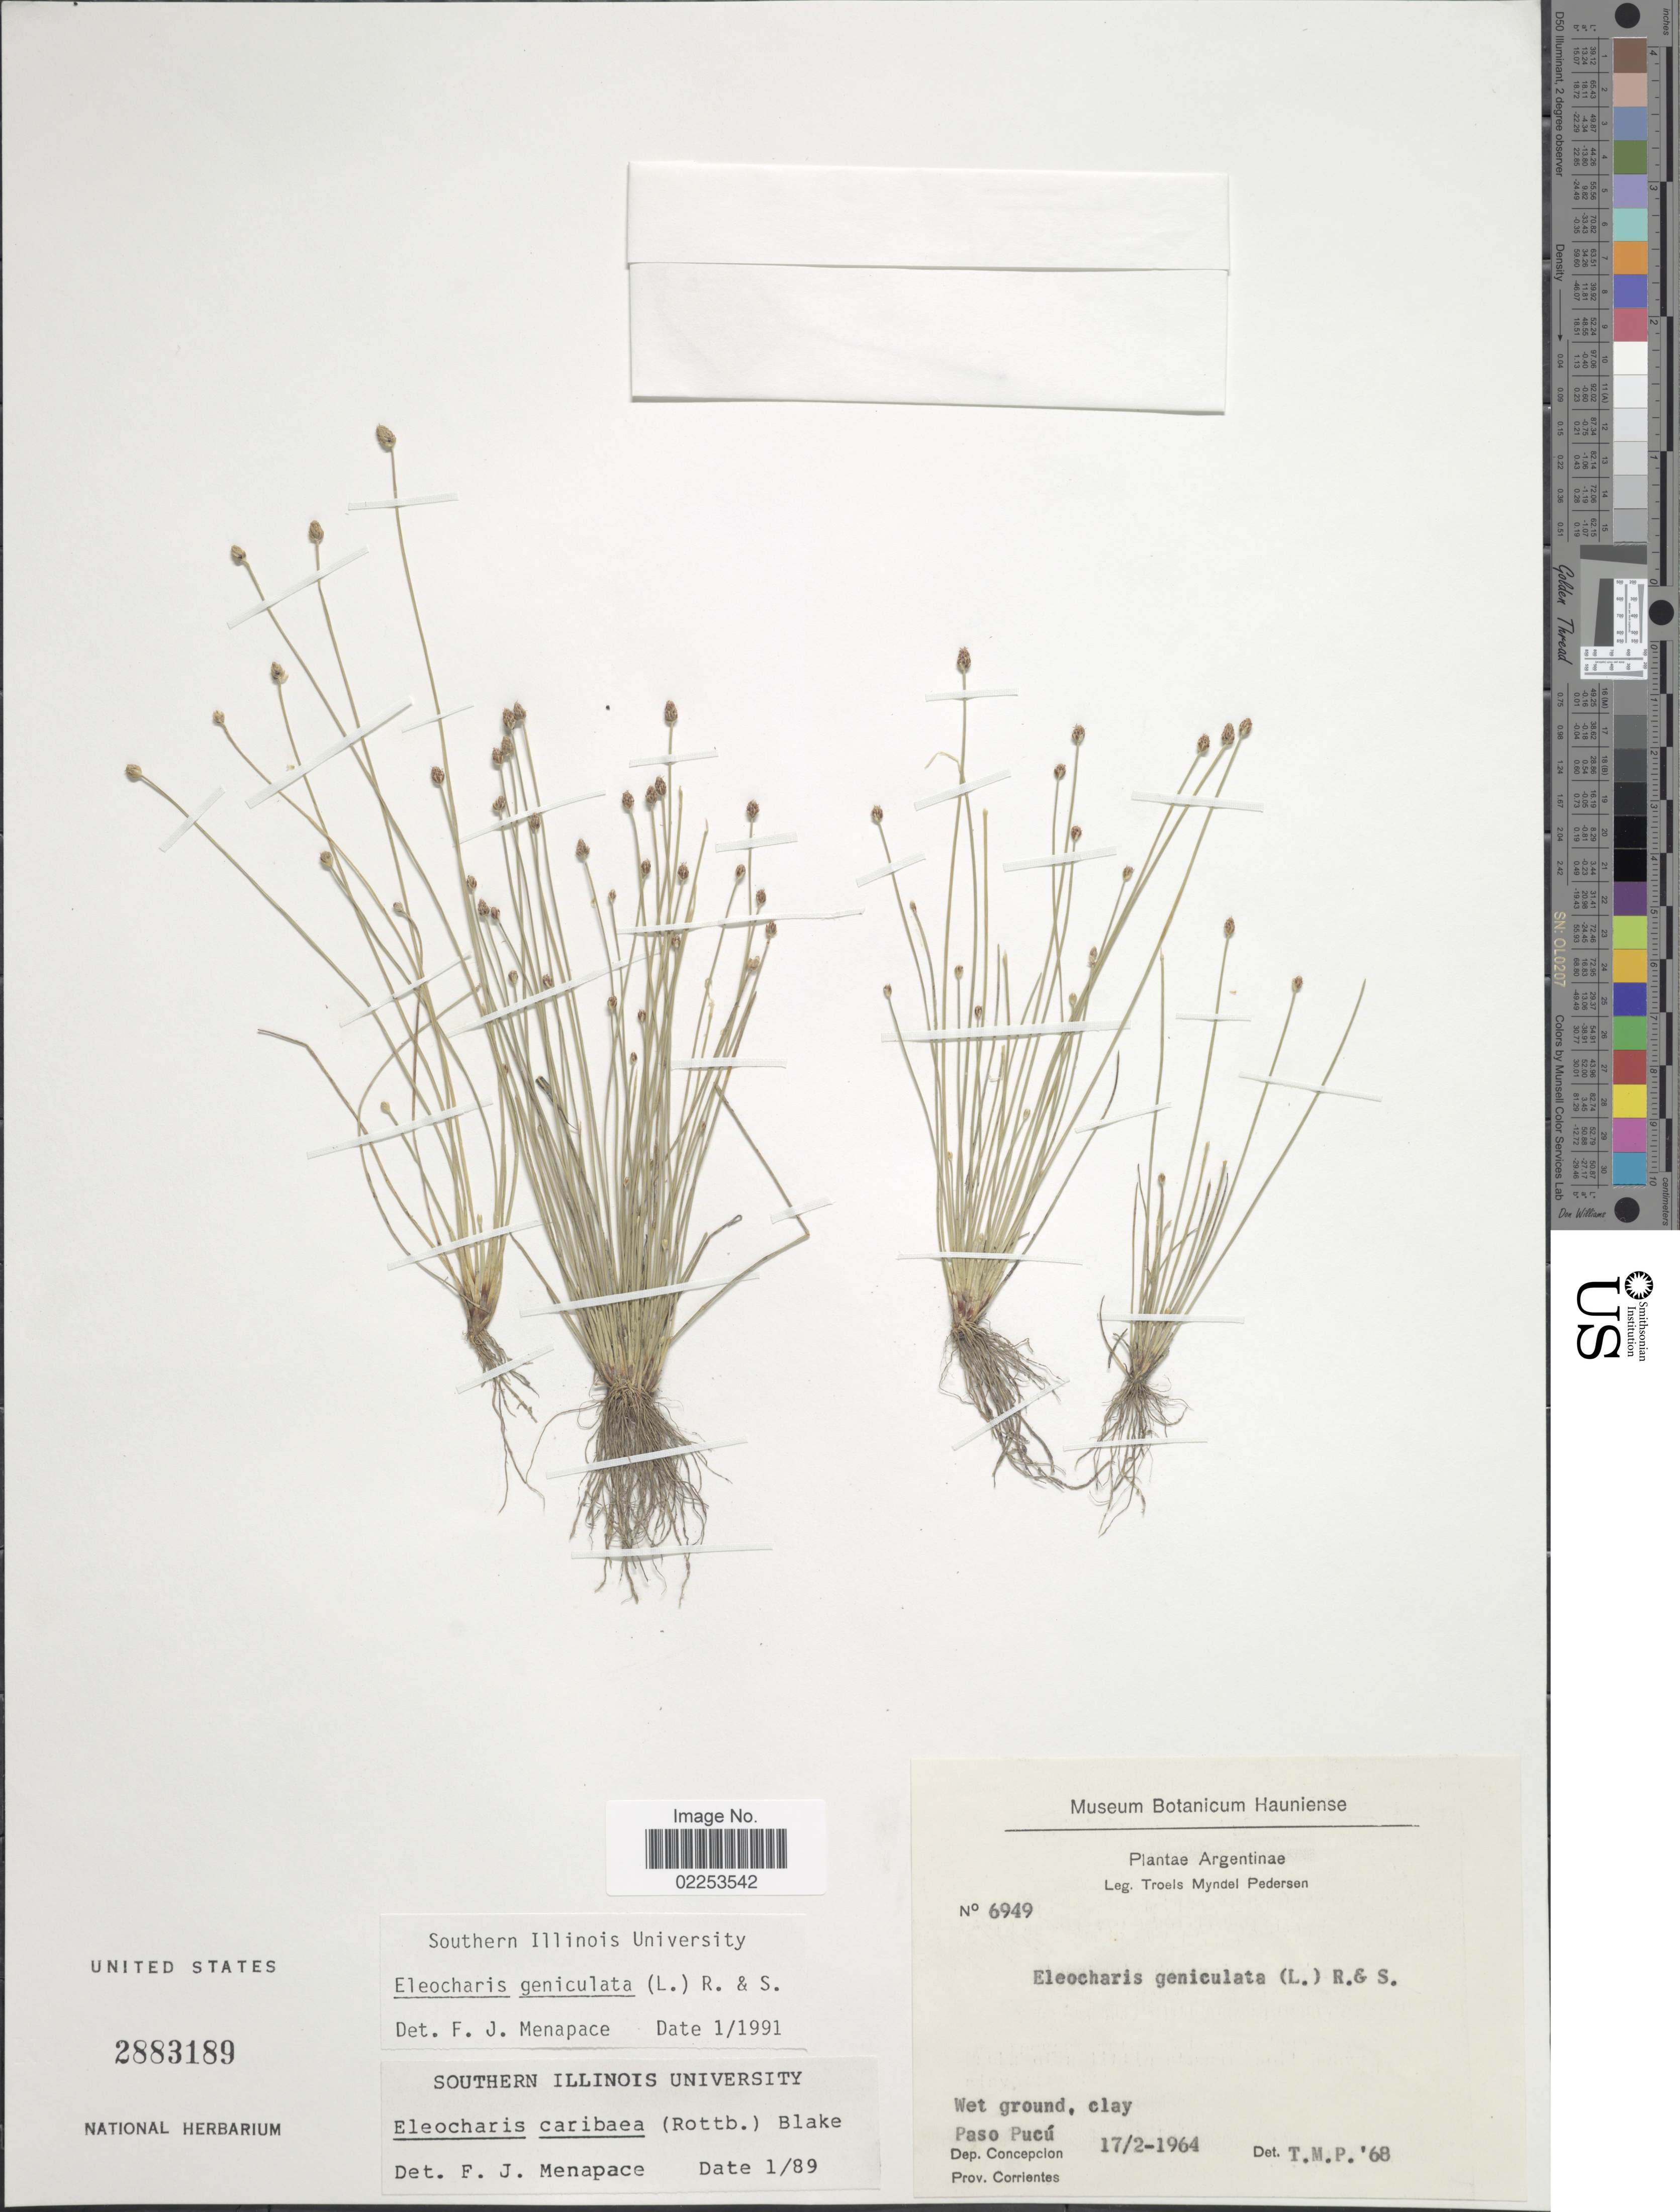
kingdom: Plantae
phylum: Tracheophyta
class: Liliopsida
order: Poales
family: Cyperaceae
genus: Eleocharis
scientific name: Eleocharis geniculata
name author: (L.) Roem. & Schult.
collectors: T. Pederson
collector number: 6949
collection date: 1964-02-17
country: Argentina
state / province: Corrientes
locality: Paso Pucu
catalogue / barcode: US 2883189